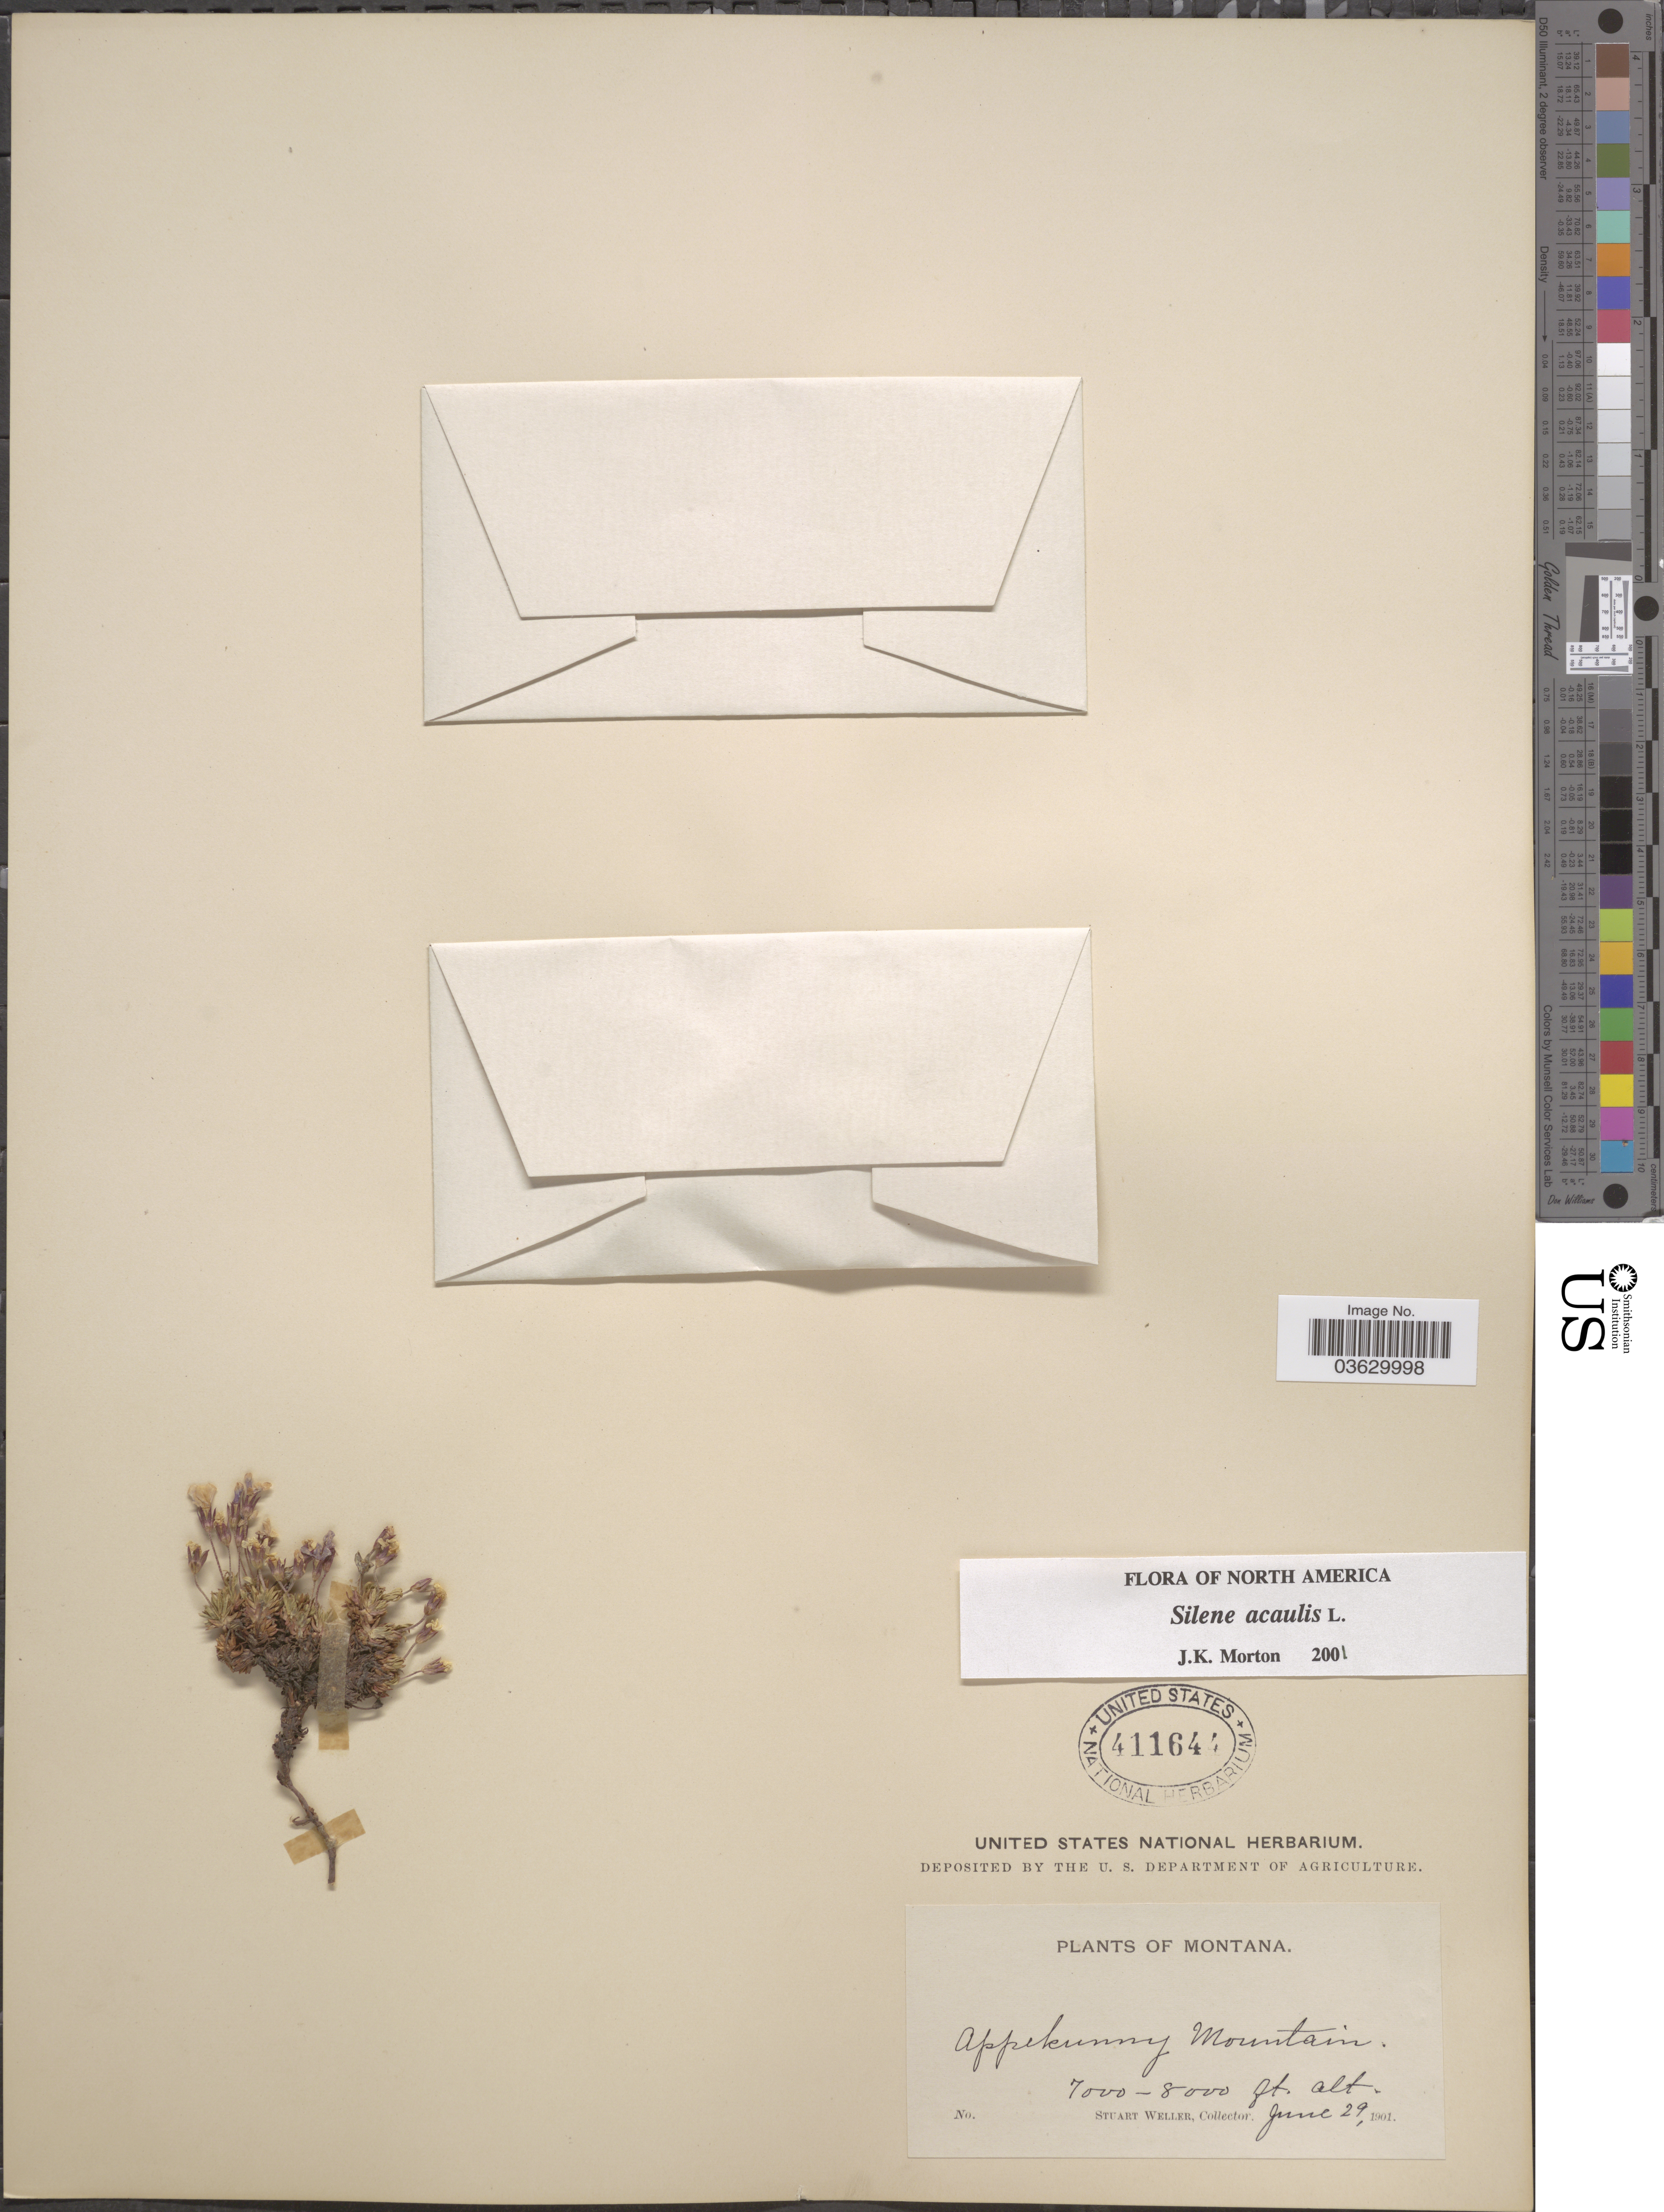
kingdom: Plantae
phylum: Tracheophyta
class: Magnoliopsida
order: Caryophyllales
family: Caryophyllaceae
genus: Silene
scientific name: Silene acaulis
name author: (L.) Jacq.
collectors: S. Weller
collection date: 1901-06-29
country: United States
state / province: Montana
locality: Appekunny Mountain.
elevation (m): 2134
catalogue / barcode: US 411644